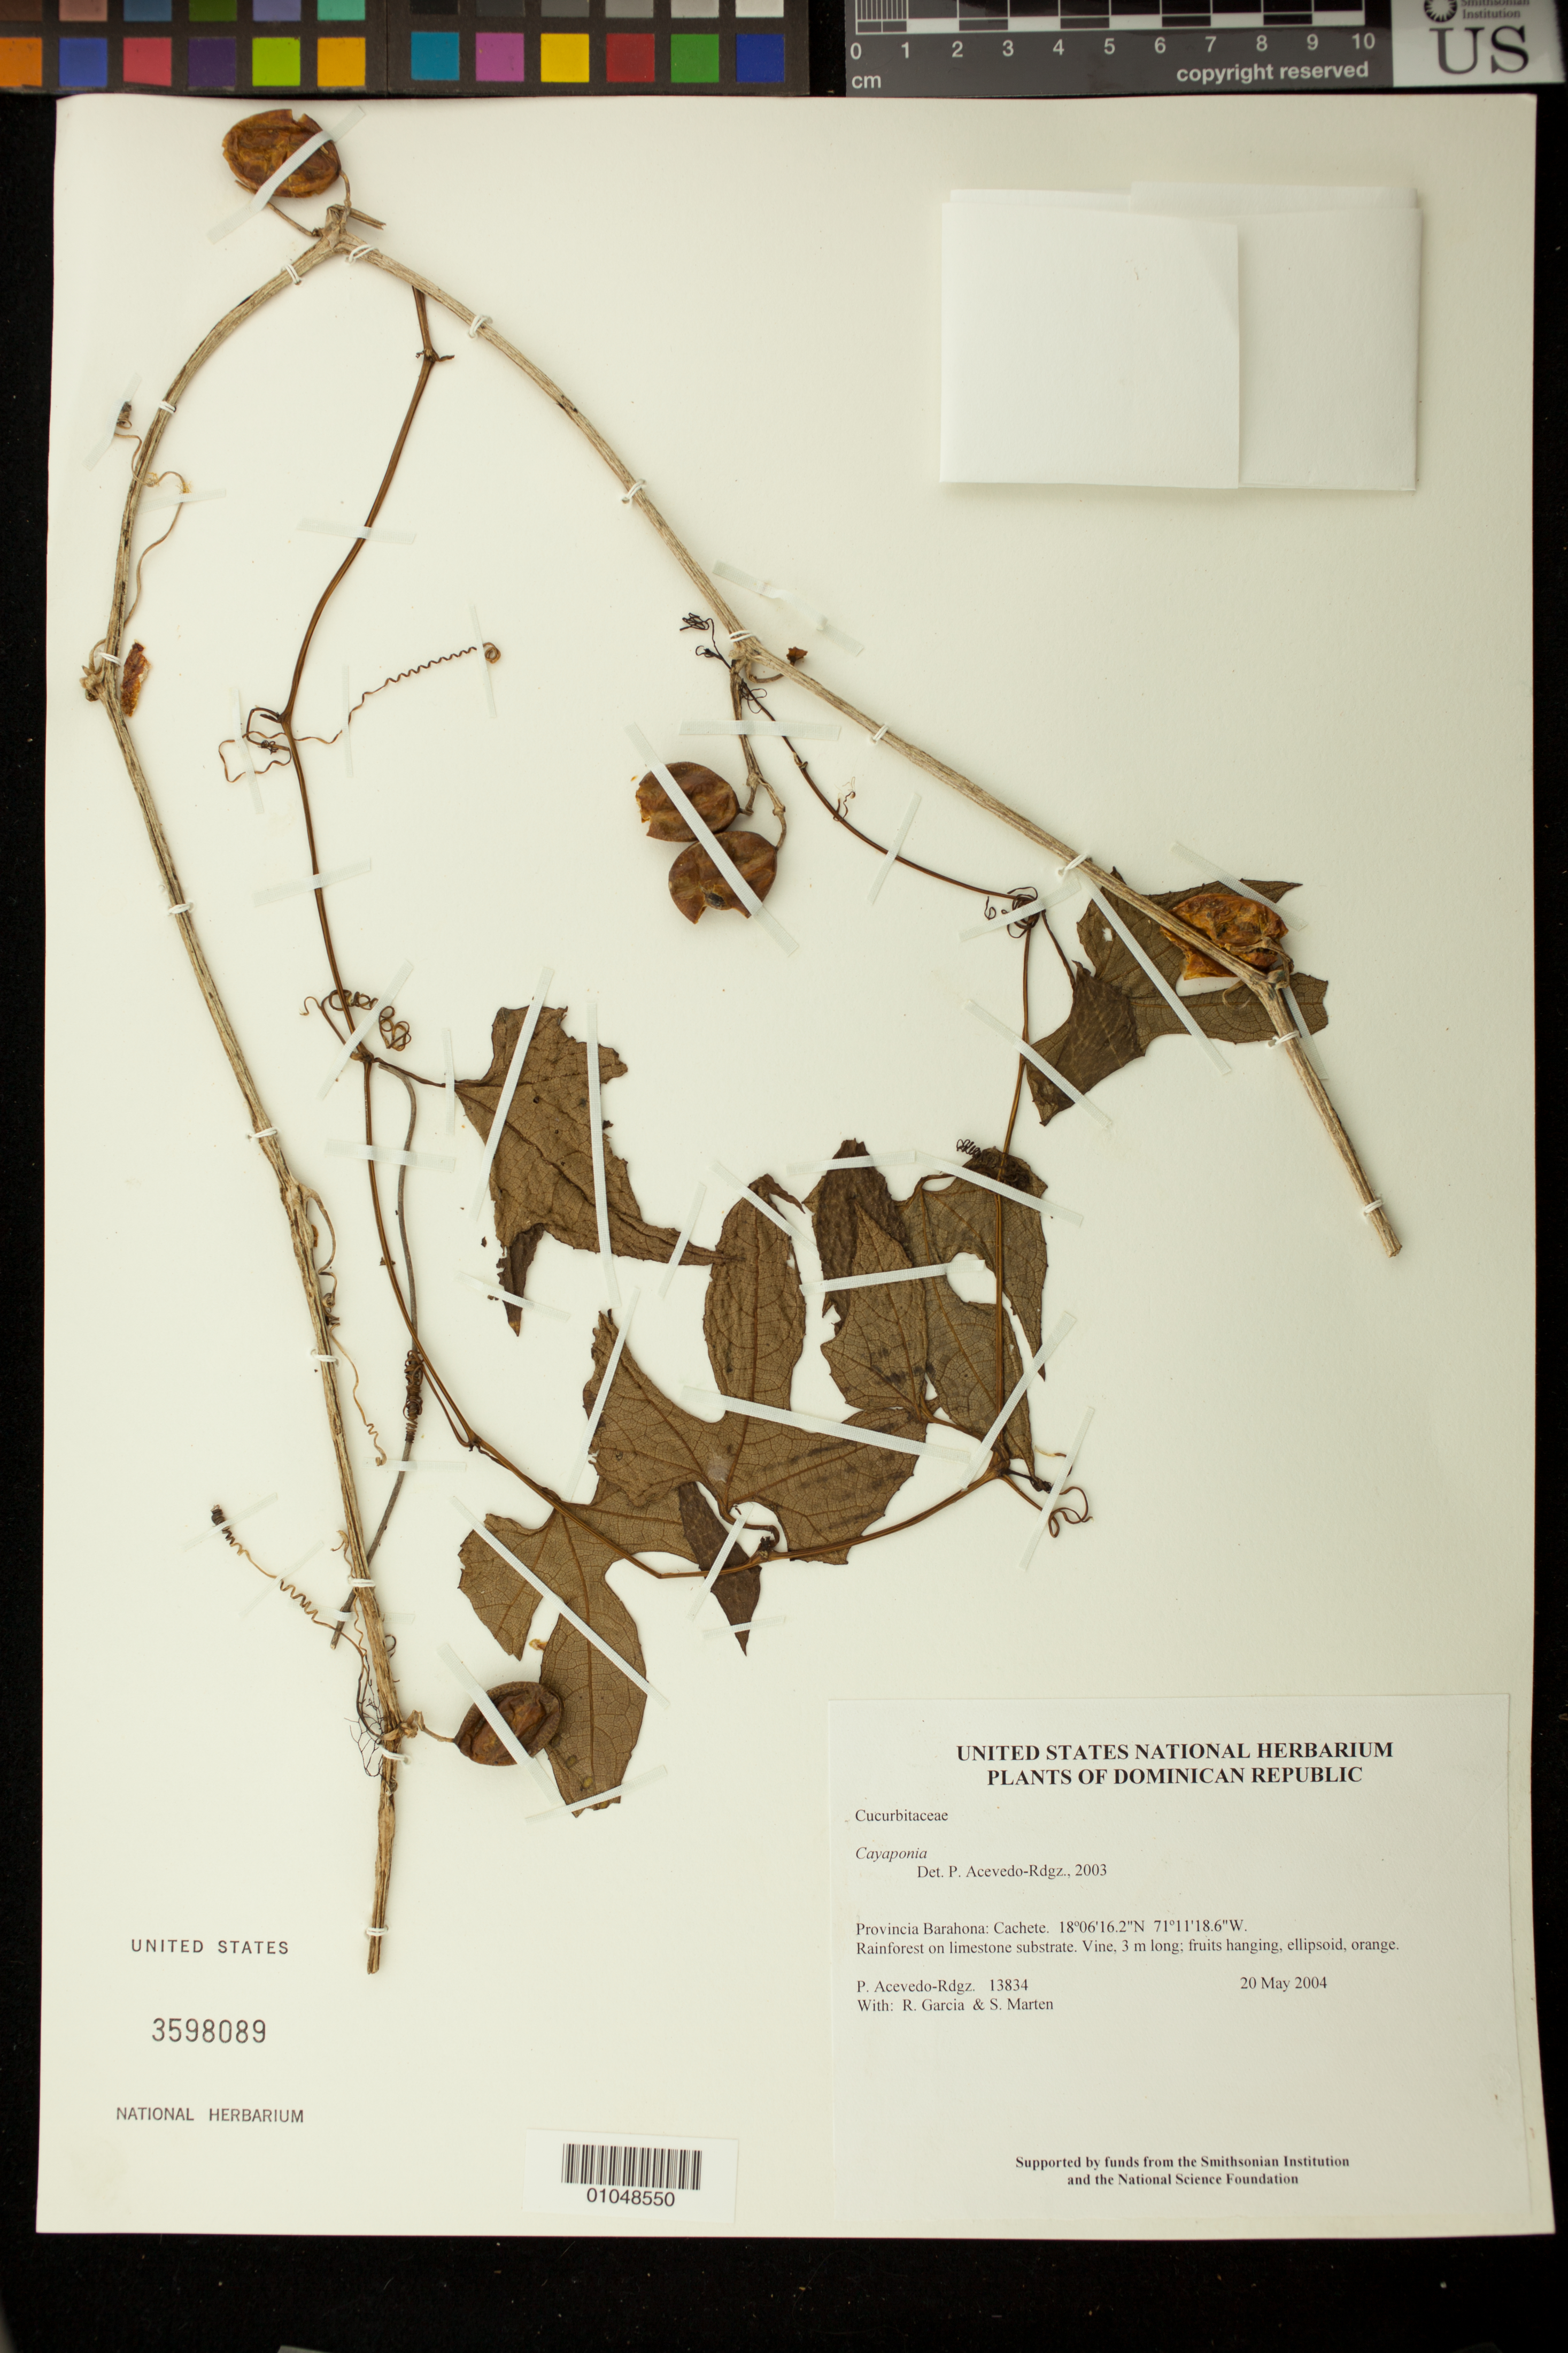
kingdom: Plantae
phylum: Tracheophyta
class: Magnoliopsida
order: Cucurbitales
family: Cucurbitaceae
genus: Cayaponia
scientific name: Cayaponia americana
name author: (Lam.) Cogn.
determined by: Strong, M. T., (US), Smithsonian Institution - National Museum of Natural History (UNITED STATES)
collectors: P. Acevedo-Rodr., R. G. García & S. Marten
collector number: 13834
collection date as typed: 20 May 2004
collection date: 2004-05-20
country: Dominican Republic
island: Hispaniola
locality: Provincia Barahona: Cachete.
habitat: Rainforest on limestone substrate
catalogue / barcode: US 3598089